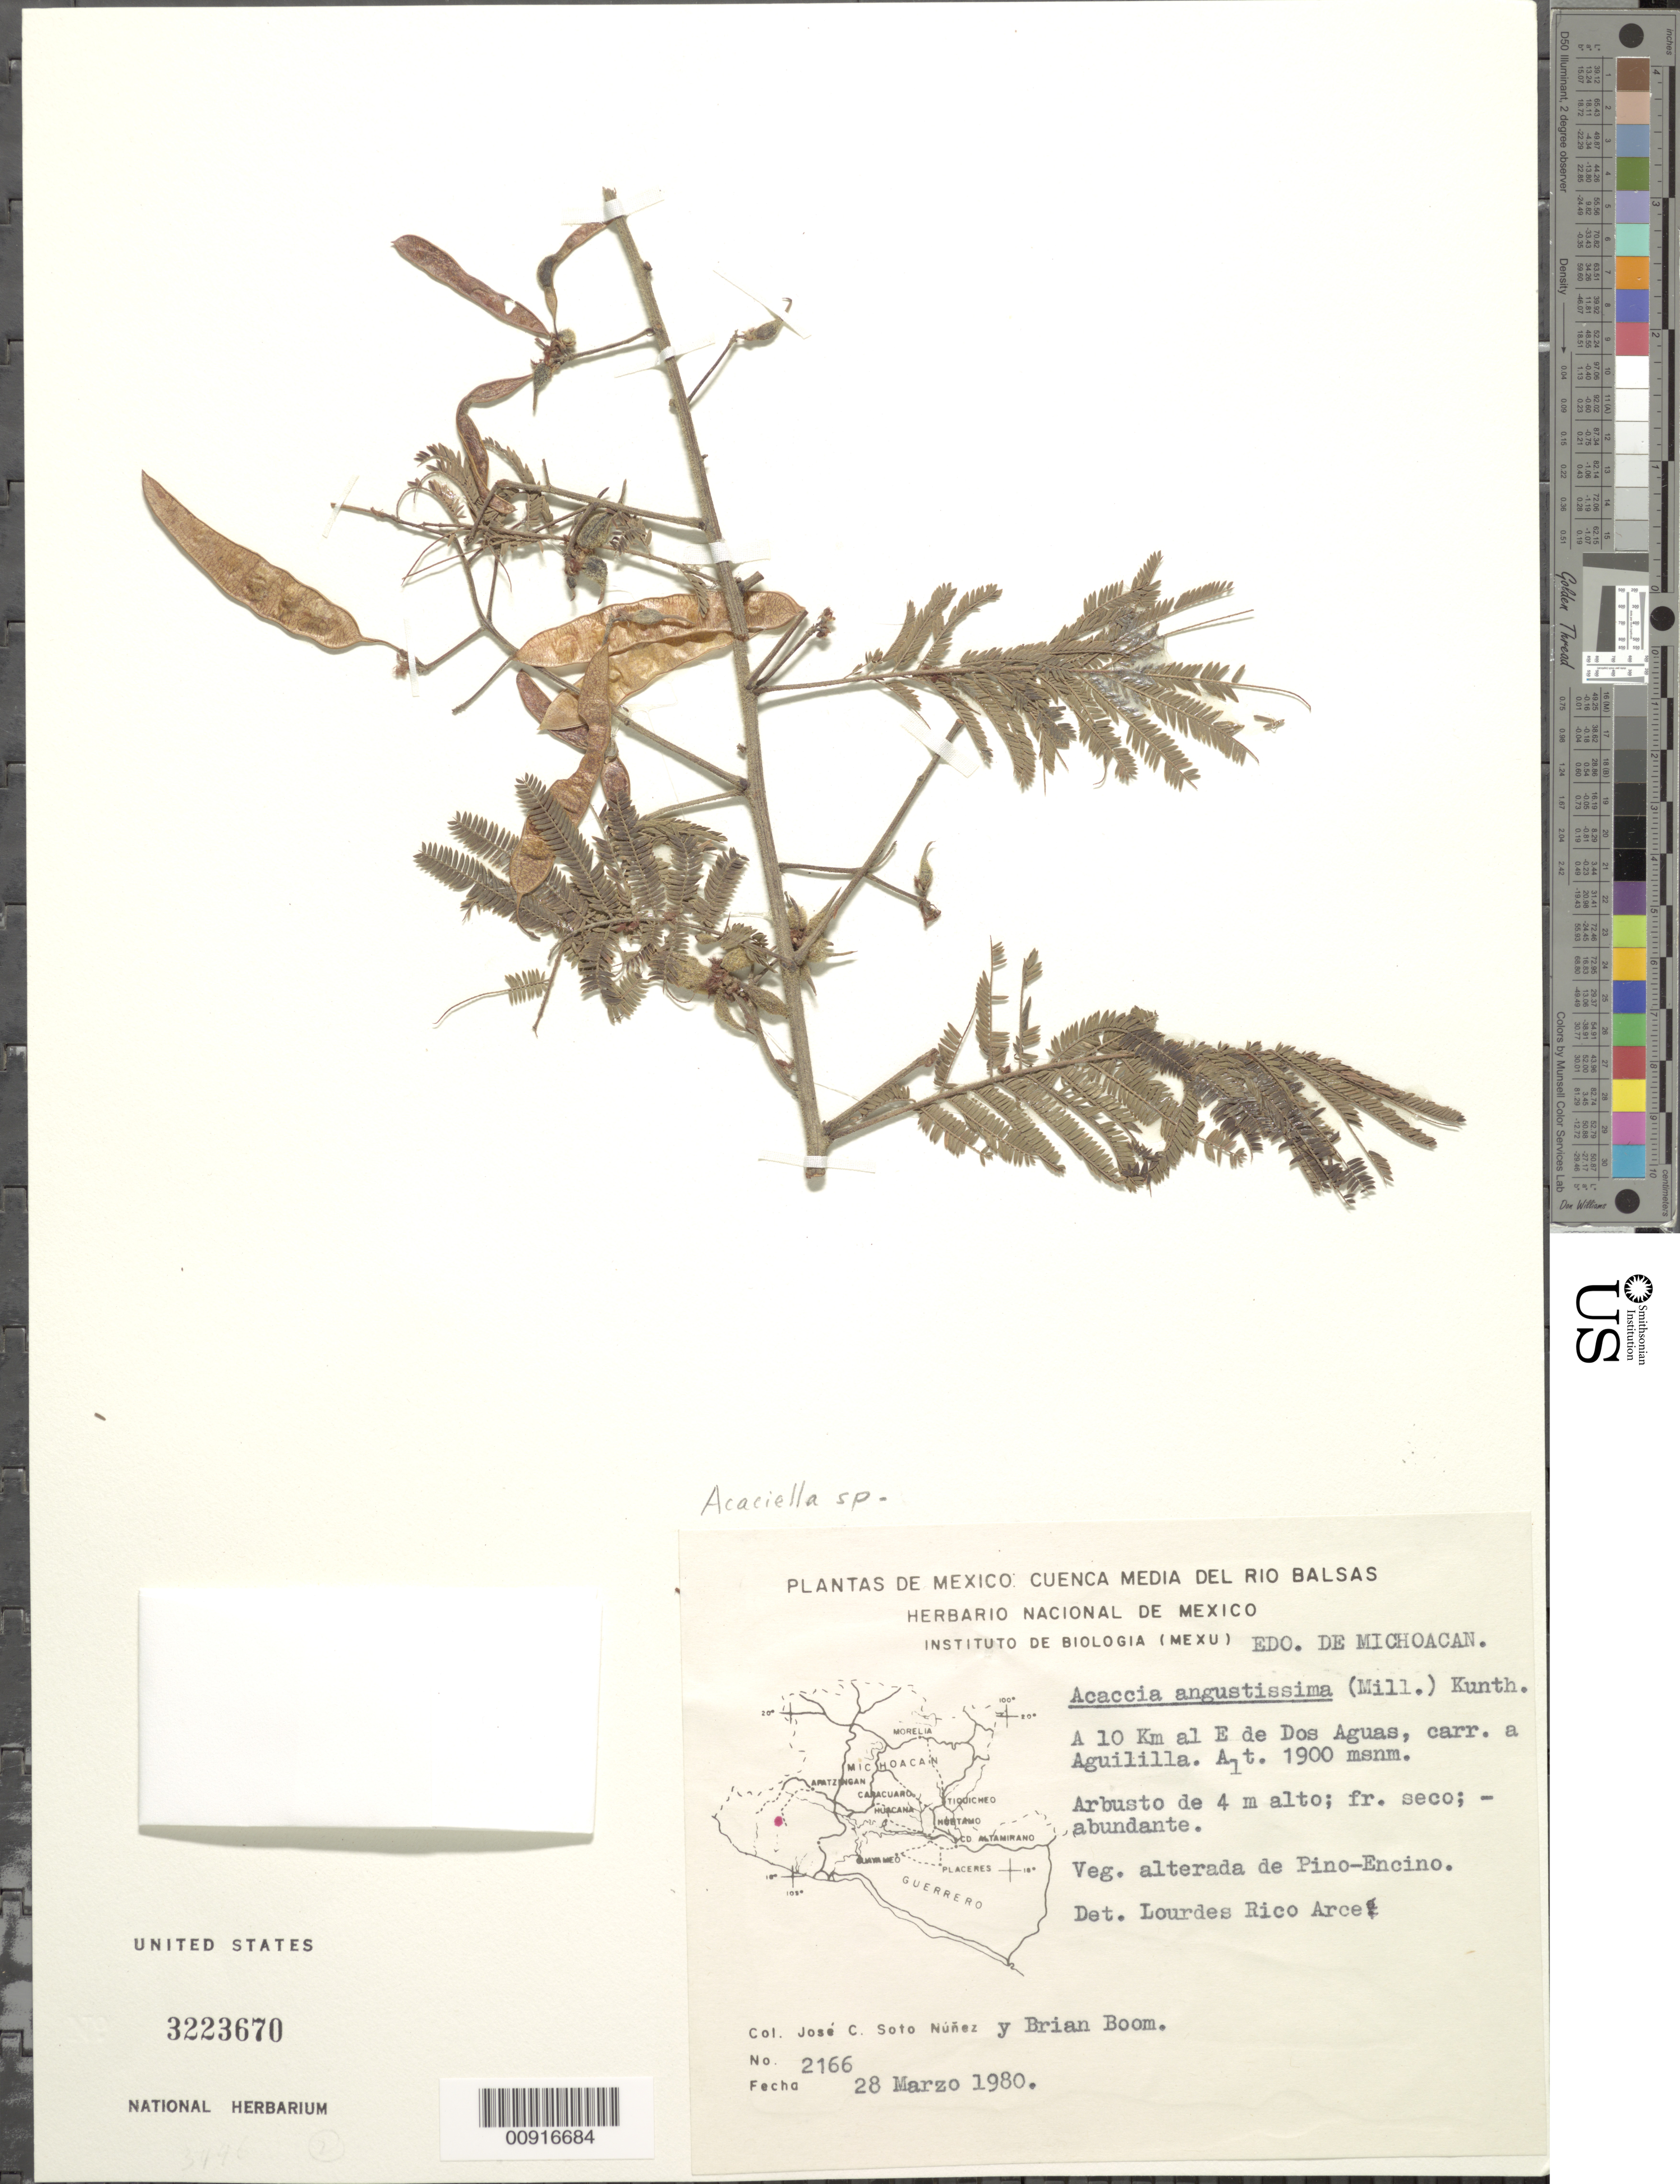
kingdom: Plantae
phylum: Tracheophyta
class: Magnoliopsida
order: Fabales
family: Fabaceae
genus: Acaciella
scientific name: Acaciella sp.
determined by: Strong, M. T., (US), Smithsonian Institution - National Museum of Natural History (UNITED STATES)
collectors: J. C. Soto Núñez & B. M. Boom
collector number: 2166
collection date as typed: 28 Mar 1980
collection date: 1980-03-28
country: Mexico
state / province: Michoacán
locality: A 10 km al E de Dos Aguas, carretera a Aguililla.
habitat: Veg. alterada de Pino-Encino.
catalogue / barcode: US 3223670